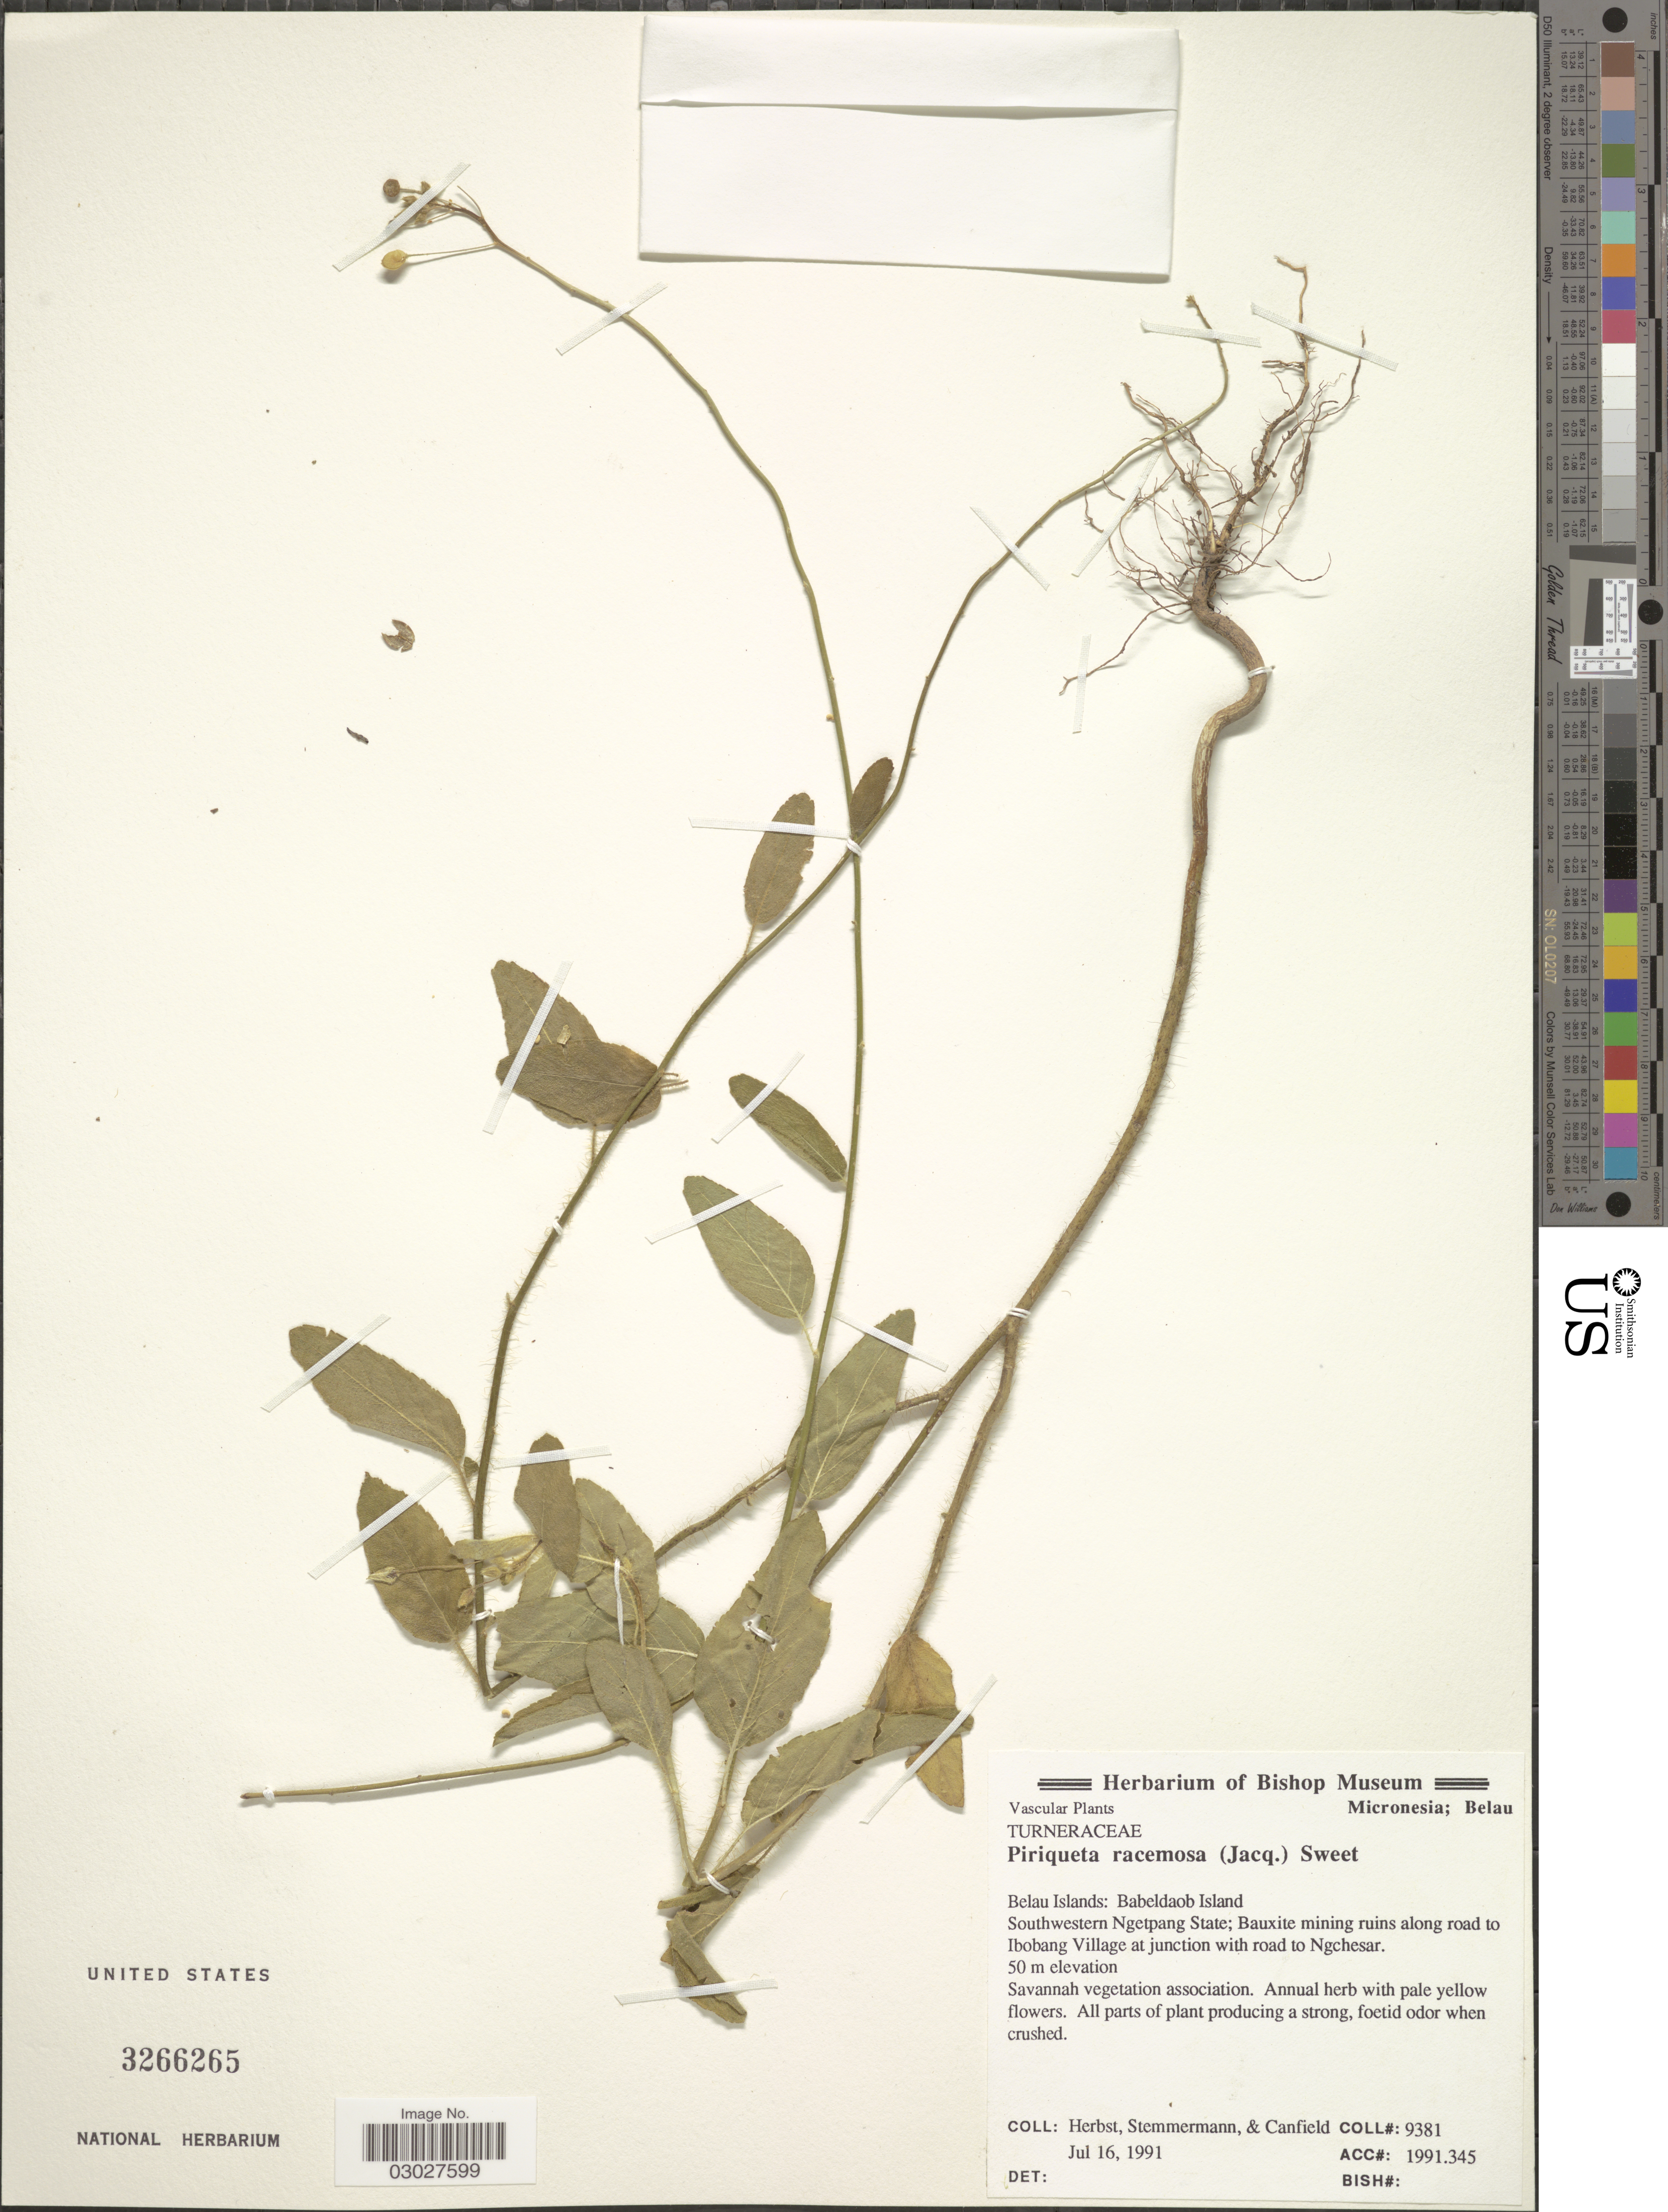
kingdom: Plantae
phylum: Tracheophyta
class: Magnoliopsida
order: Malpighiales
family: Turneraceae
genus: Piriqueta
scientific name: Piriqueta sp.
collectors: -. Herbst, -. Stemmermann & -. Canfield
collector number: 9381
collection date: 1991-07-16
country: Palau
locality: Babeldaob Island. Southwestern Ngetpang State; Bauxite mining ruins along road to Ibobang Village at junction with road to Ngchesar.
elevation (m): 50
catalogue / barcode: US 3266265